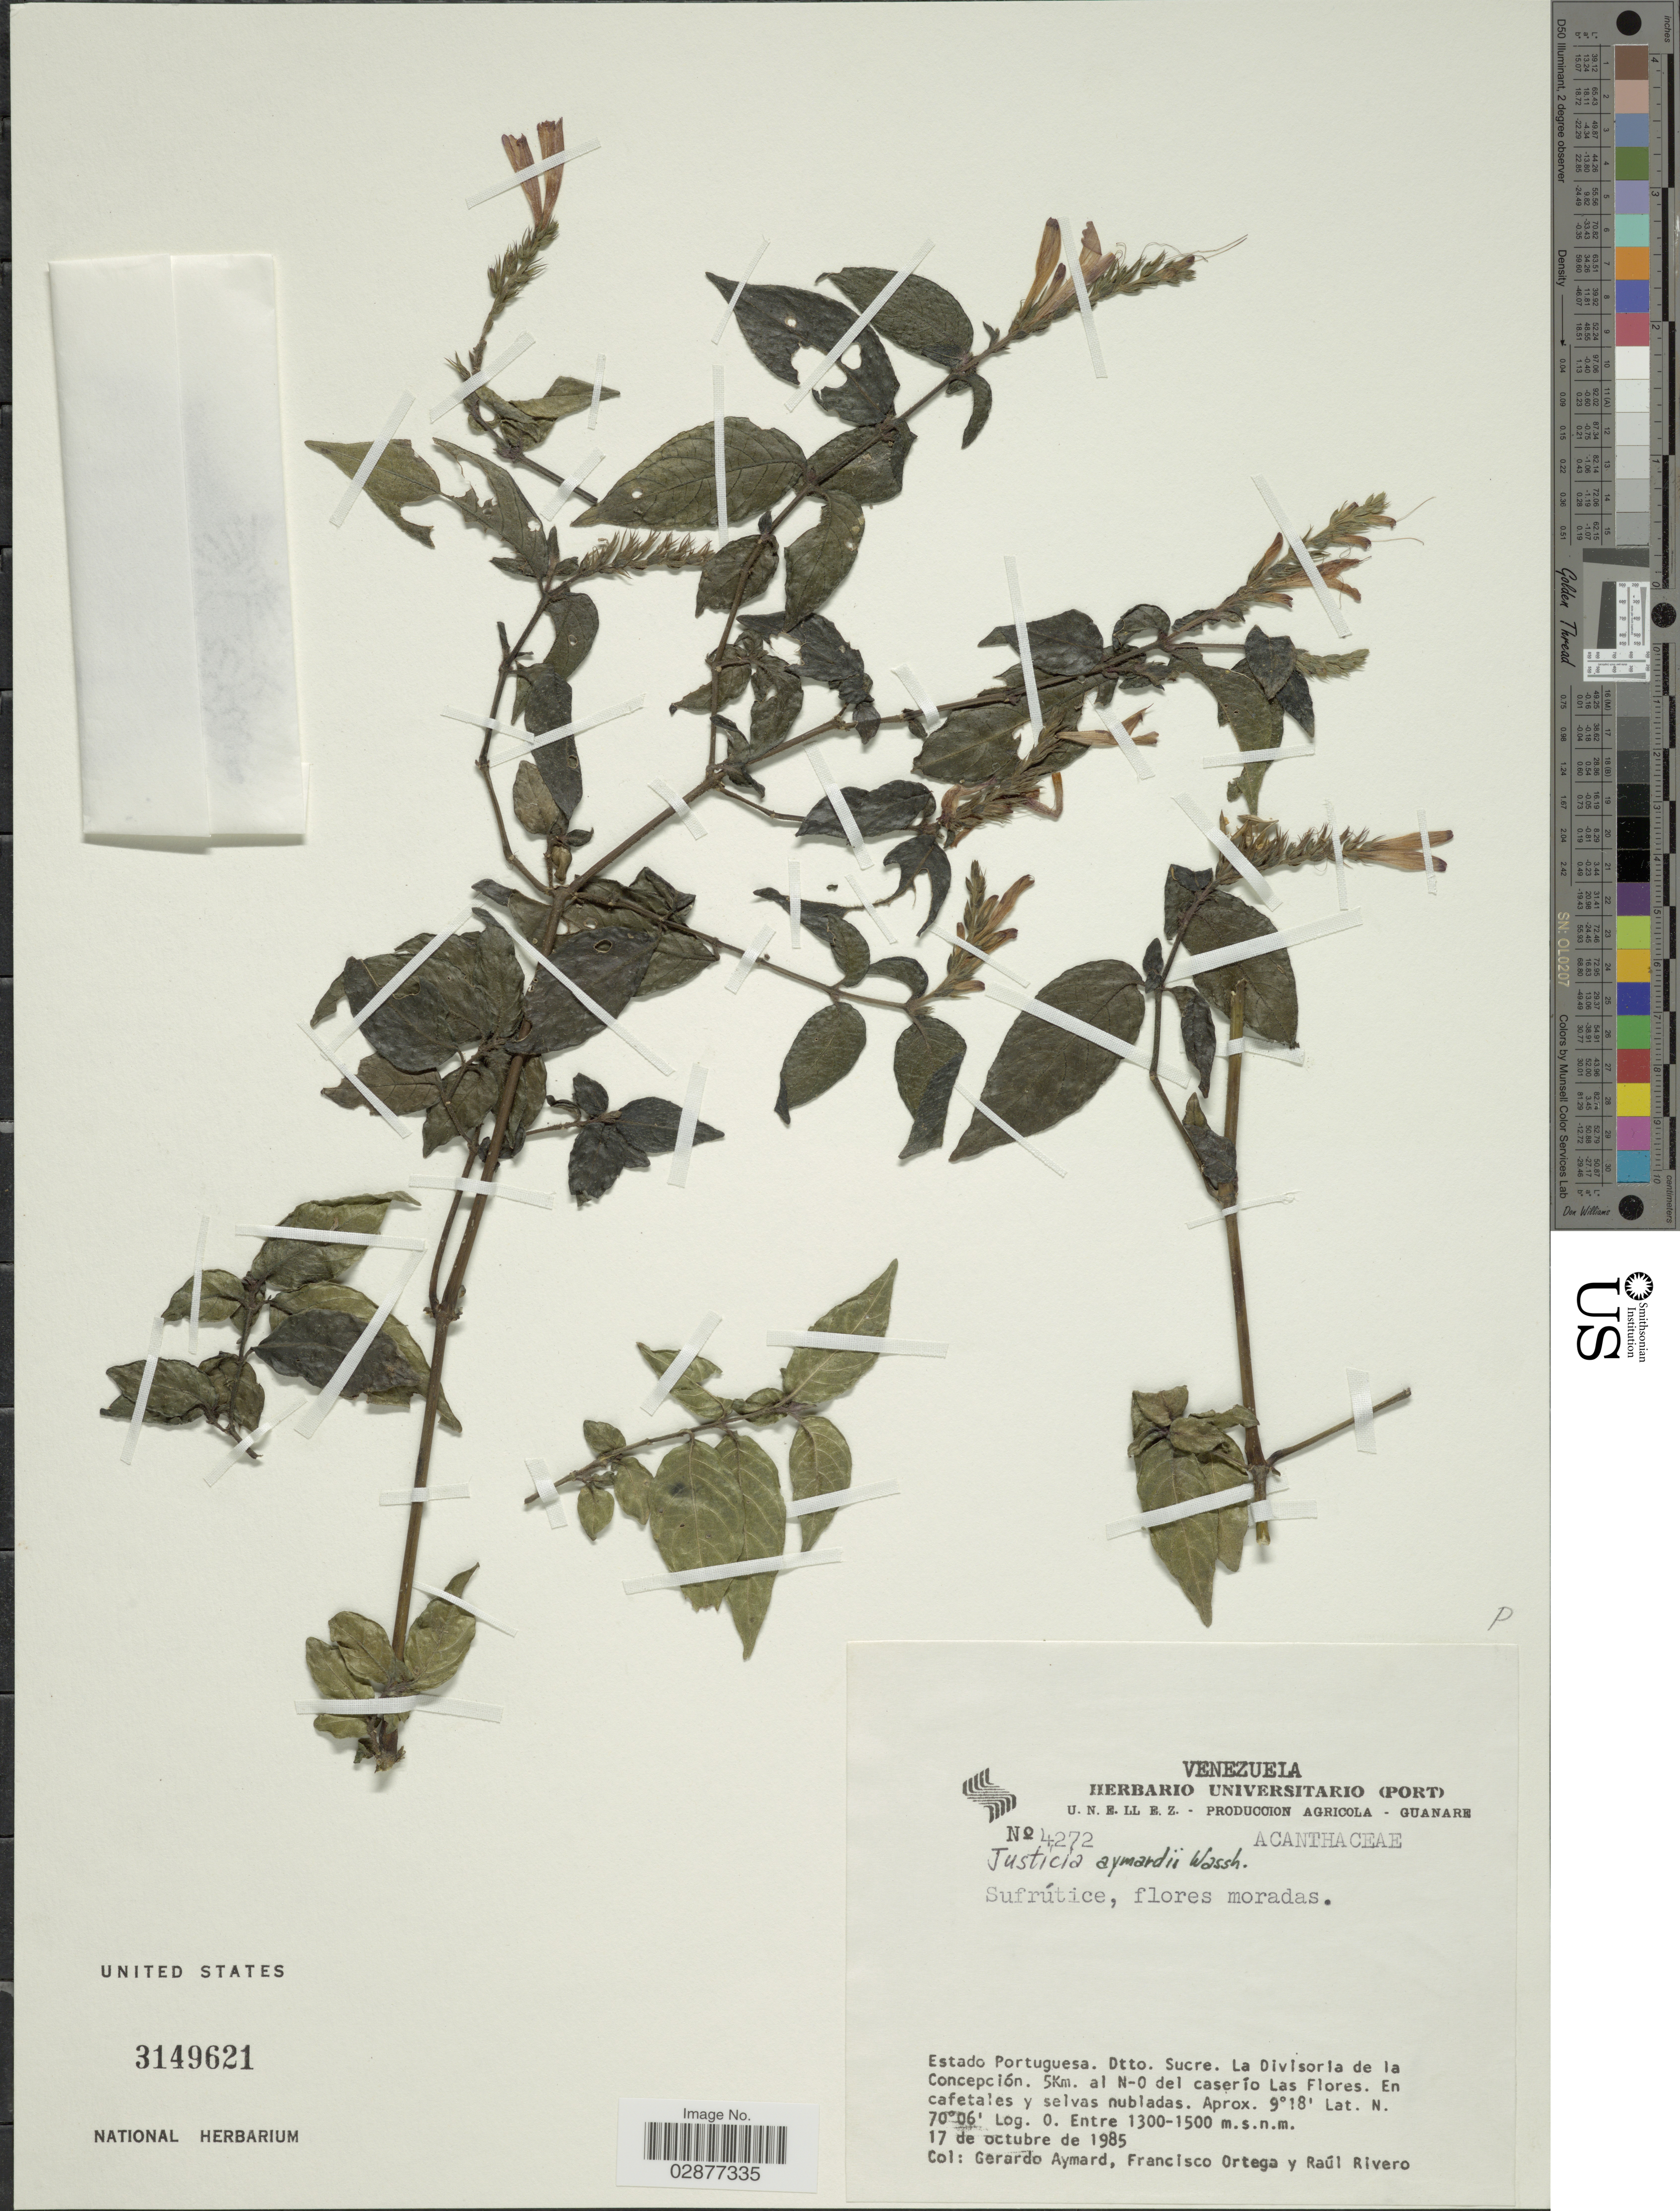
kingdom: Plantae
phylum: Tracheophyta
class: Magnoliopsida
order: Lamiales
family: Acanthaceae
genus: Justicia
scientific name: Justicia aymardii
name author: Wassh.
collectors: G. A. Aymard, F. J. Ortega & R. Rivero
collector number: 4272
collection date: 1985-10-17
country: Venezuela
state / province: Portuguesa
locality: Dtto. Sucre. La Divisoria de la Concepción. 5Km. al N-O del caserío Las Flores.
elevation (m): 1300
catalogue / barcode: US 3149621